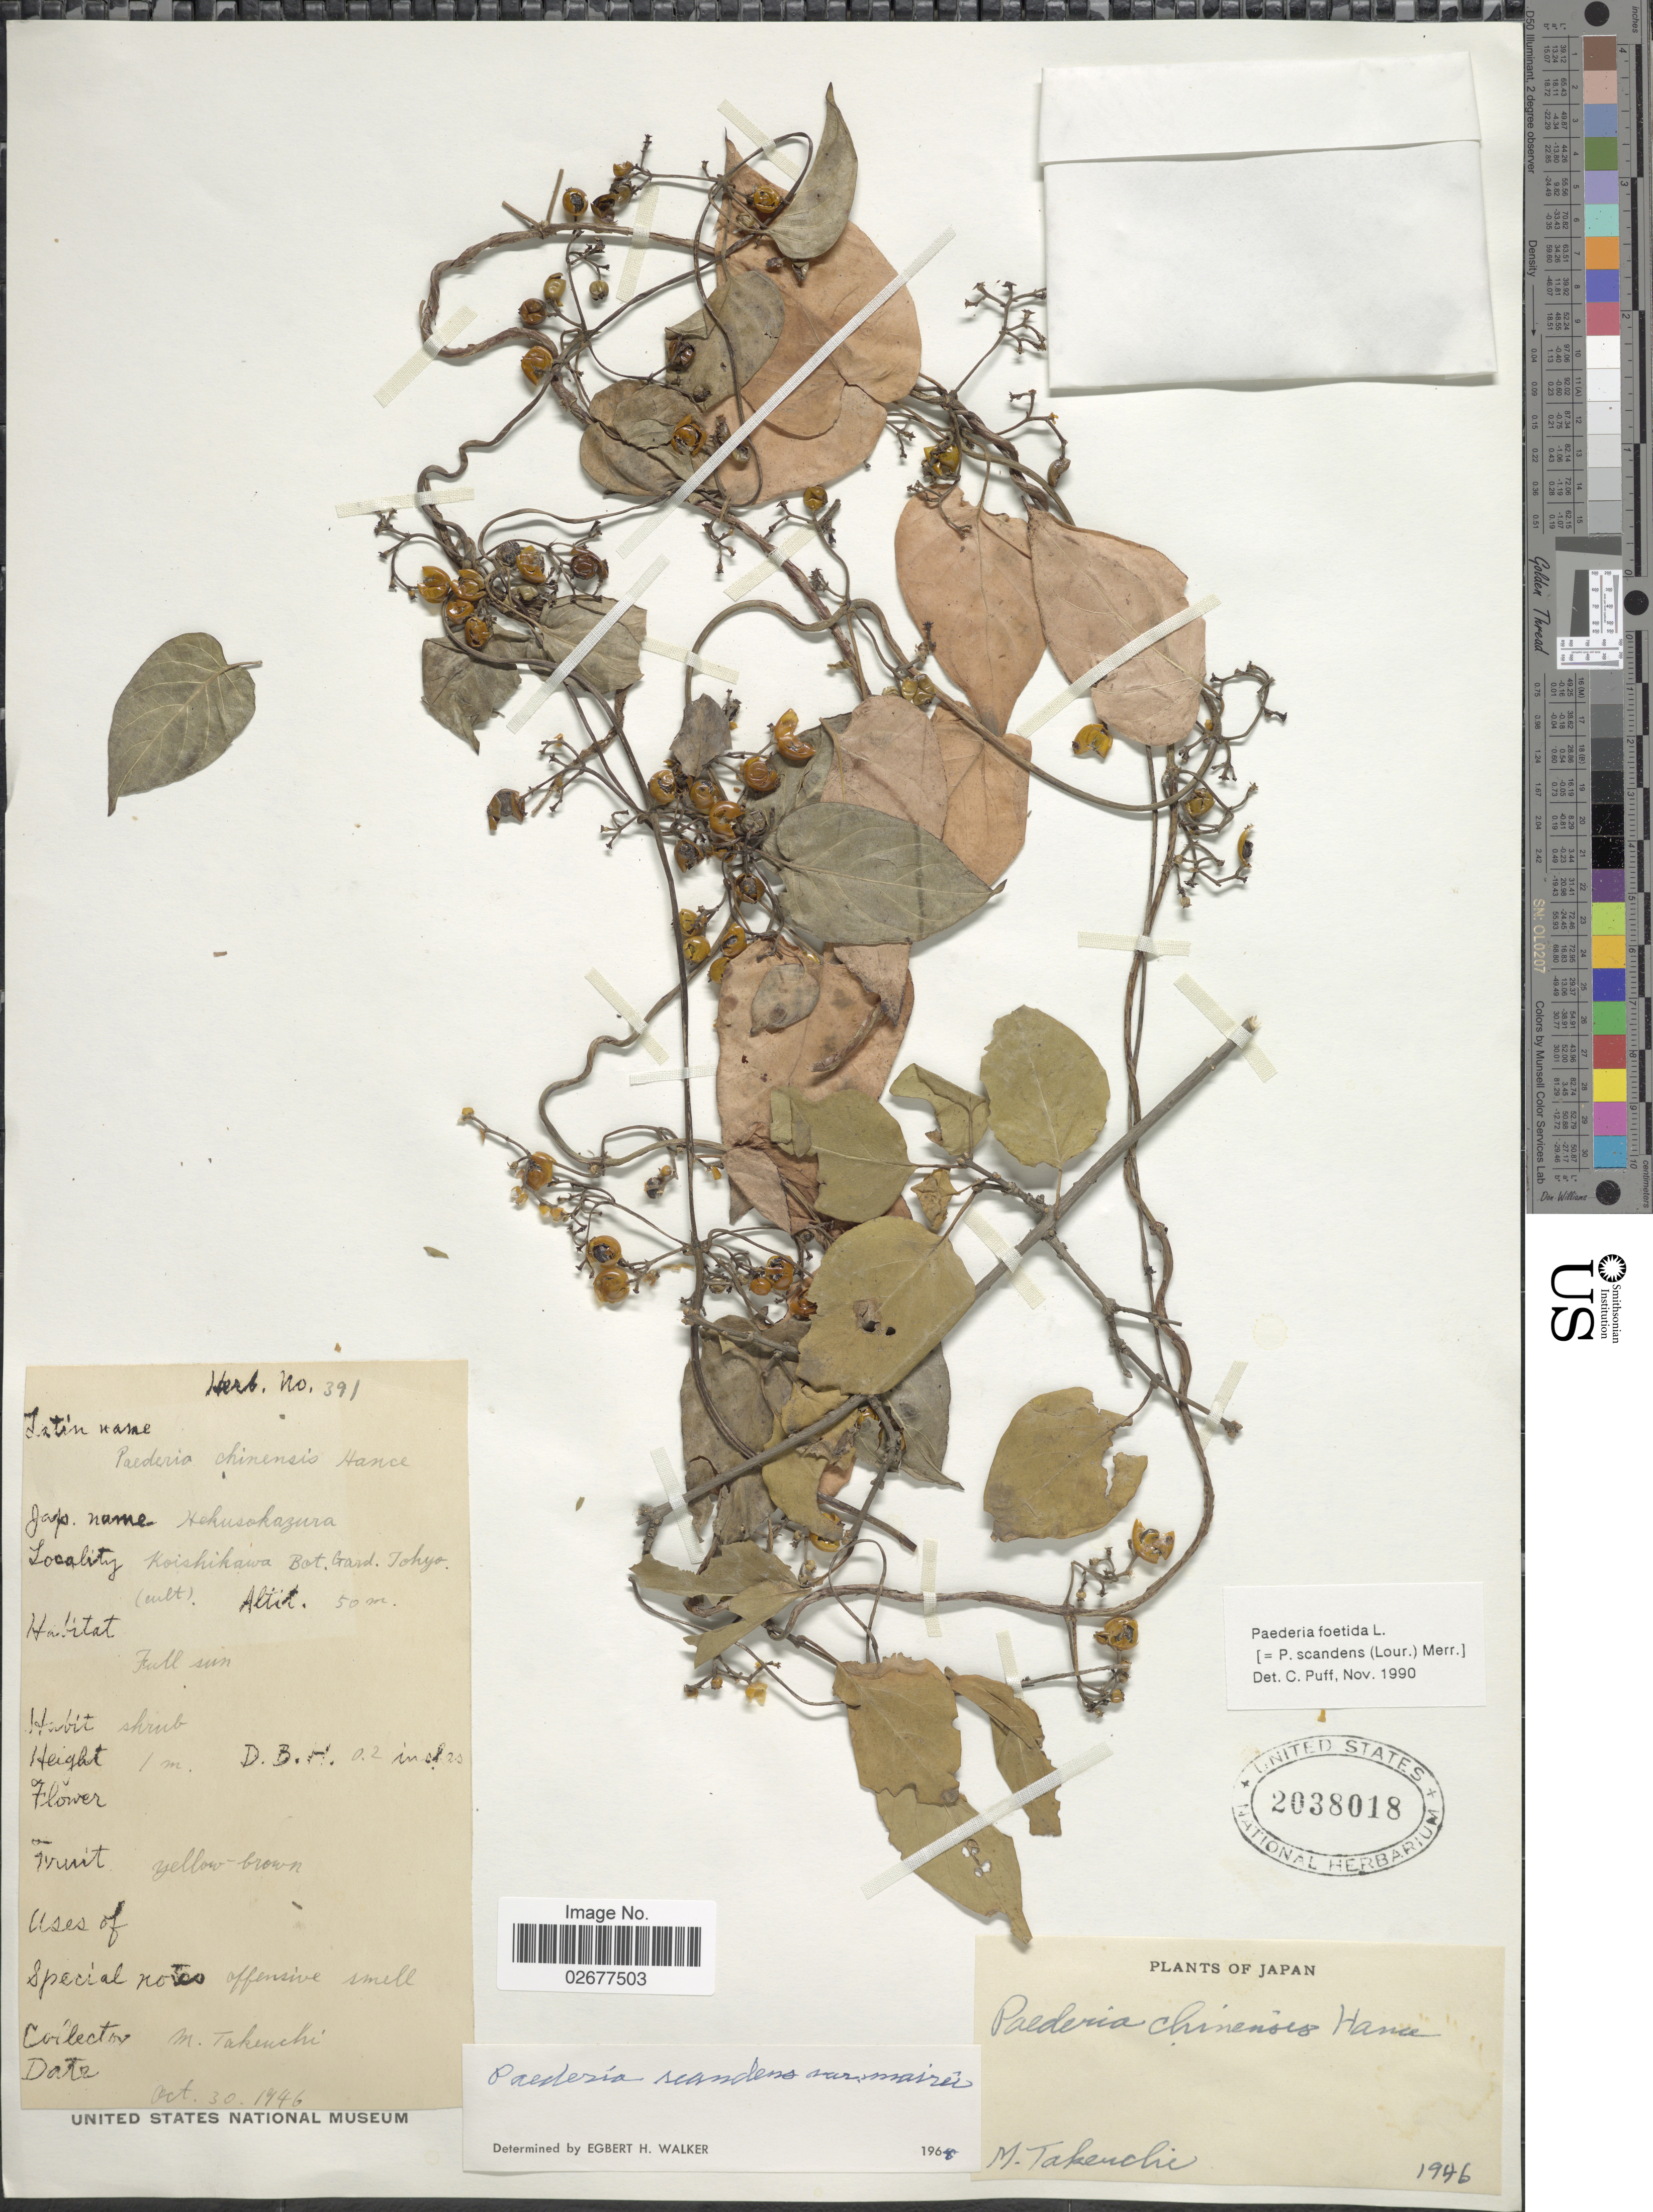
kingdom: Plantae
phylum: Tracheophyta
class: Magnoliopsida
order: Gentianales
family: Rubiaceae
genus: Paederia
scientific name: Paederia foetida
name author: L.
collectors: M. Takeuchi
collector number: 391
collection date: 1946-10-30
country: Japan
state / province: Tokyo, Federal City of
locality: Koishikawa Bot. Gard. Tokyo.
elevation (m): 50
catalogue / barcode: US 2038018